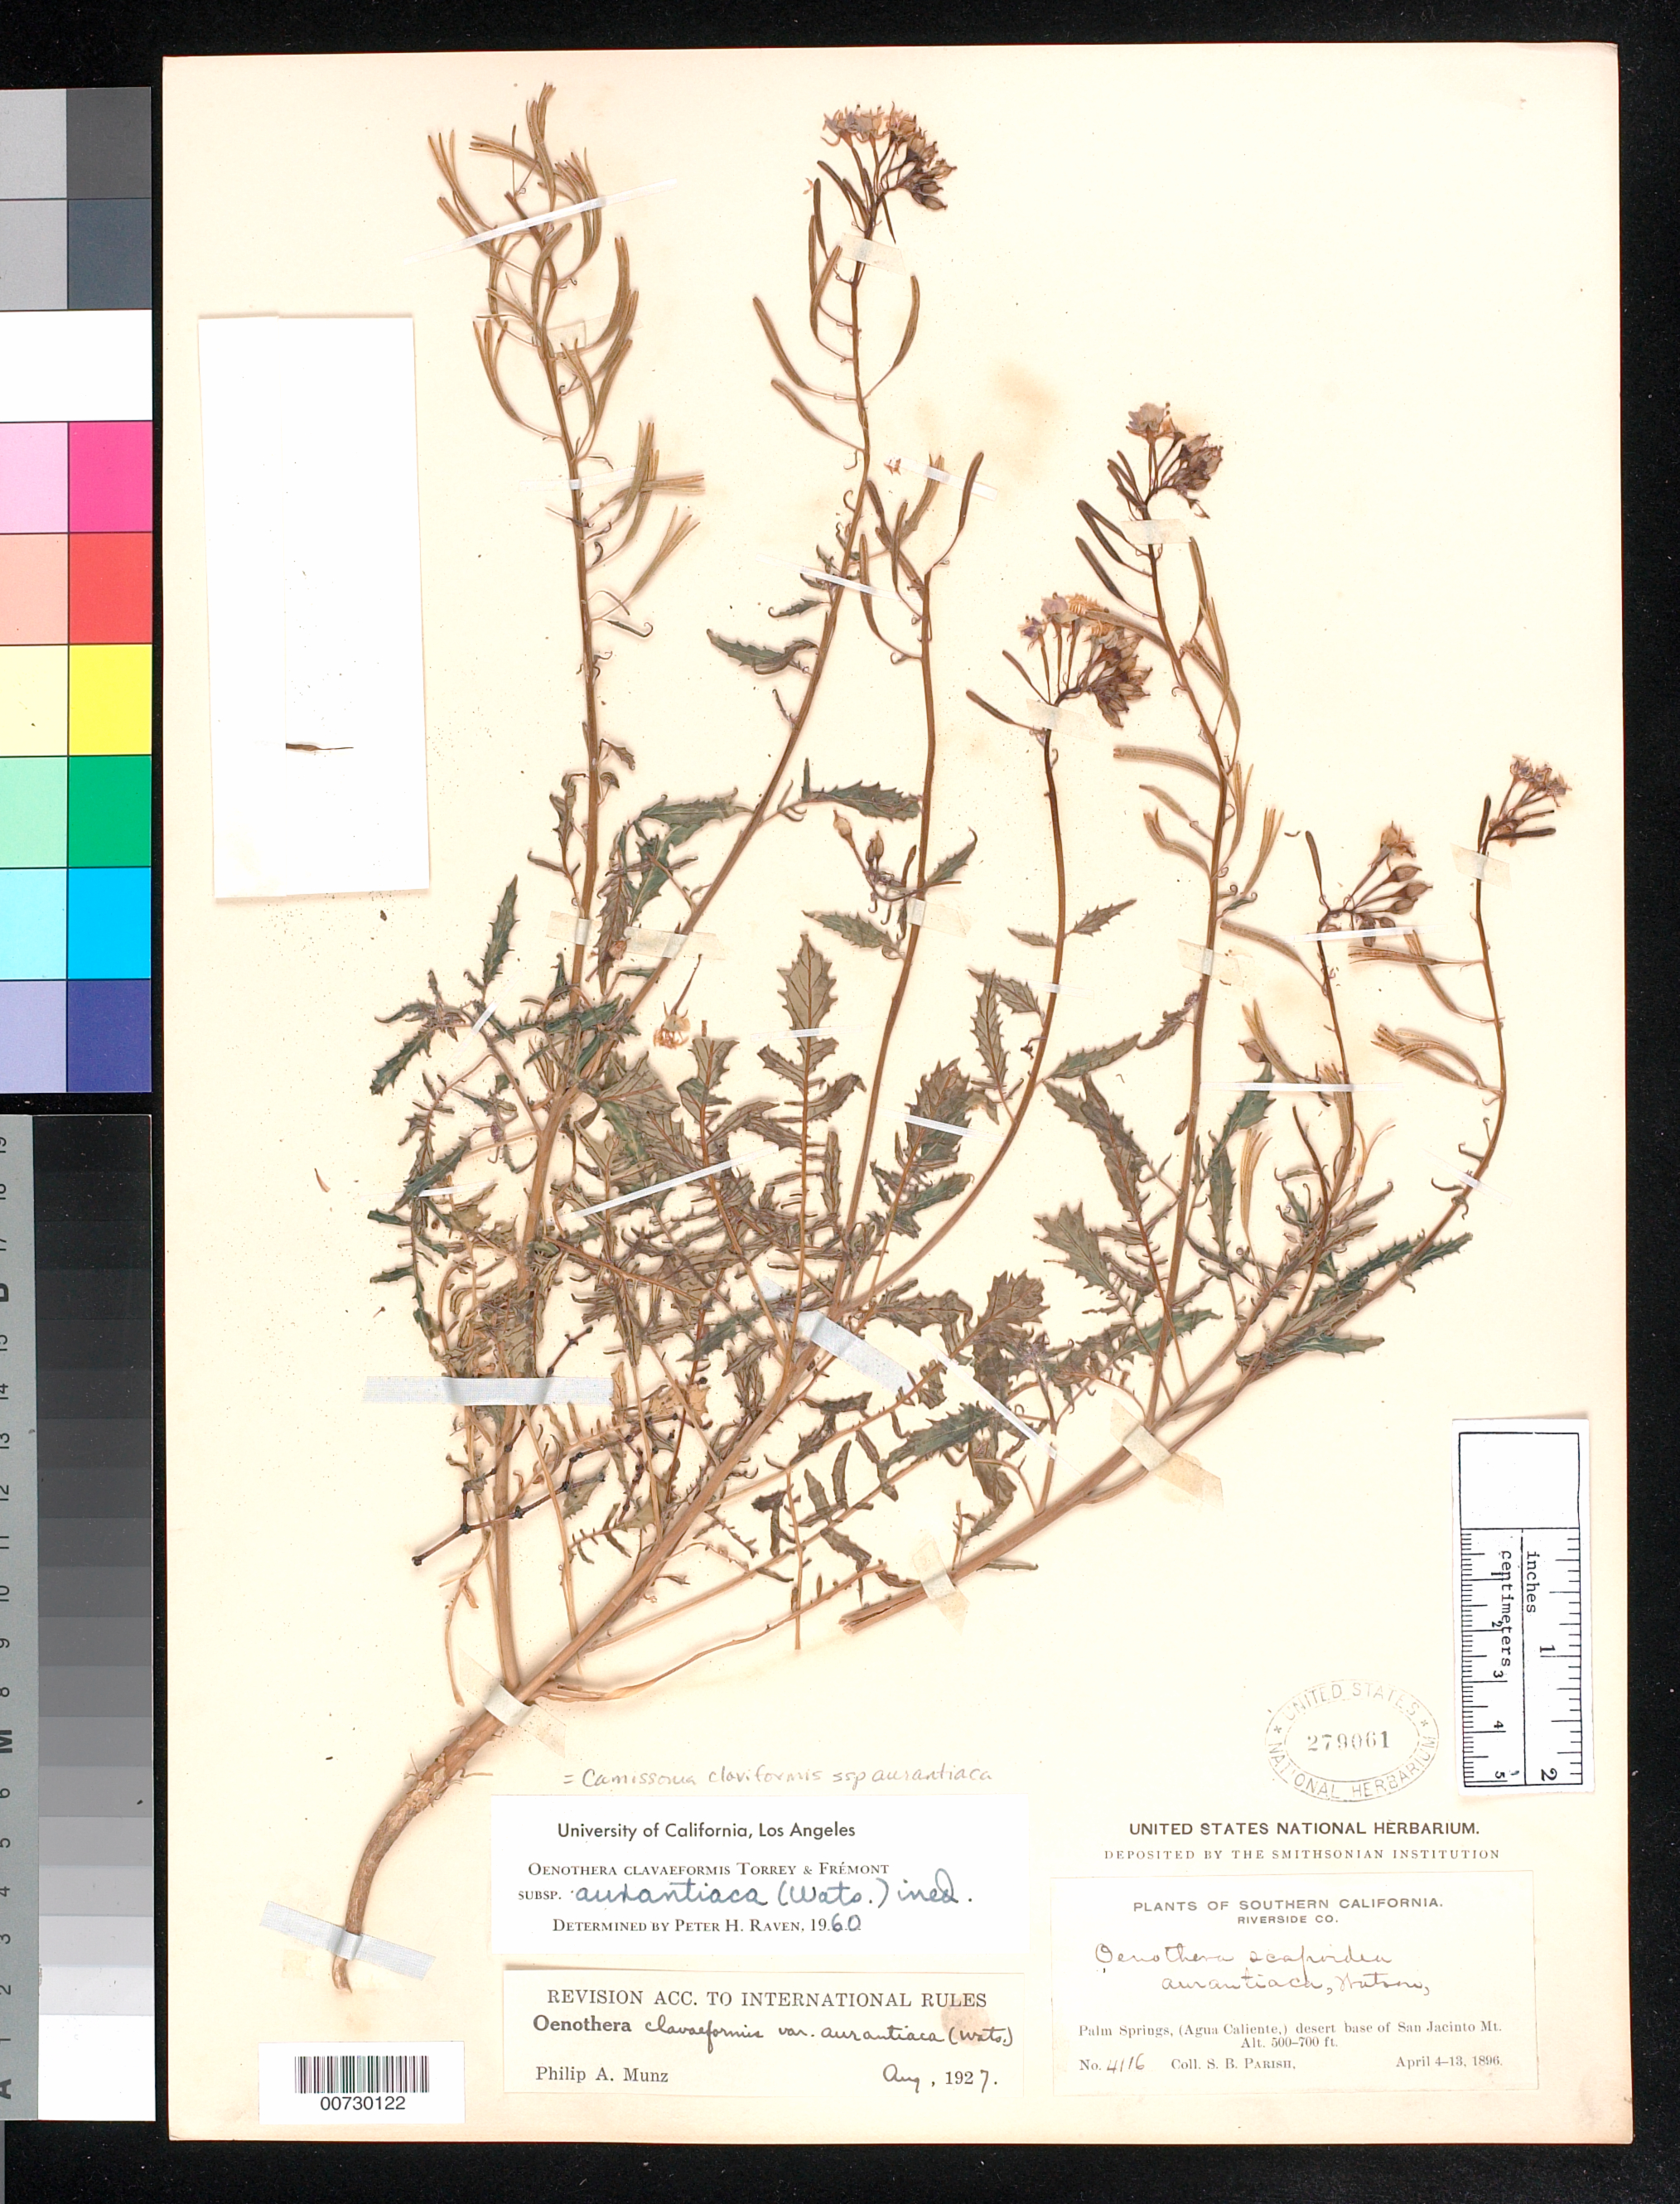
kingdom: Plantae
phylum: Tracheophyta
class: Magnoliopsida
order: Myrtales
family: Onagraceae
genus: Chylismia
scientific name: Chylismia claviformis subsp. aurantiaca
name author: (Munz) W.L. Wagner & Hoch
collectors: S. B. Parish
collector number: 4116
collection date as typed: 04 Apr 1896 to 13 Apr 1896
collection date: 1896-04-04/1896-04-13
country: United States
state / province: California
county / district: Riverside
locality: Palm Springs, (Agua Caliente), base of San Jacinto Mt.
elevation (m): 152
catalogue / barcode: US 279061